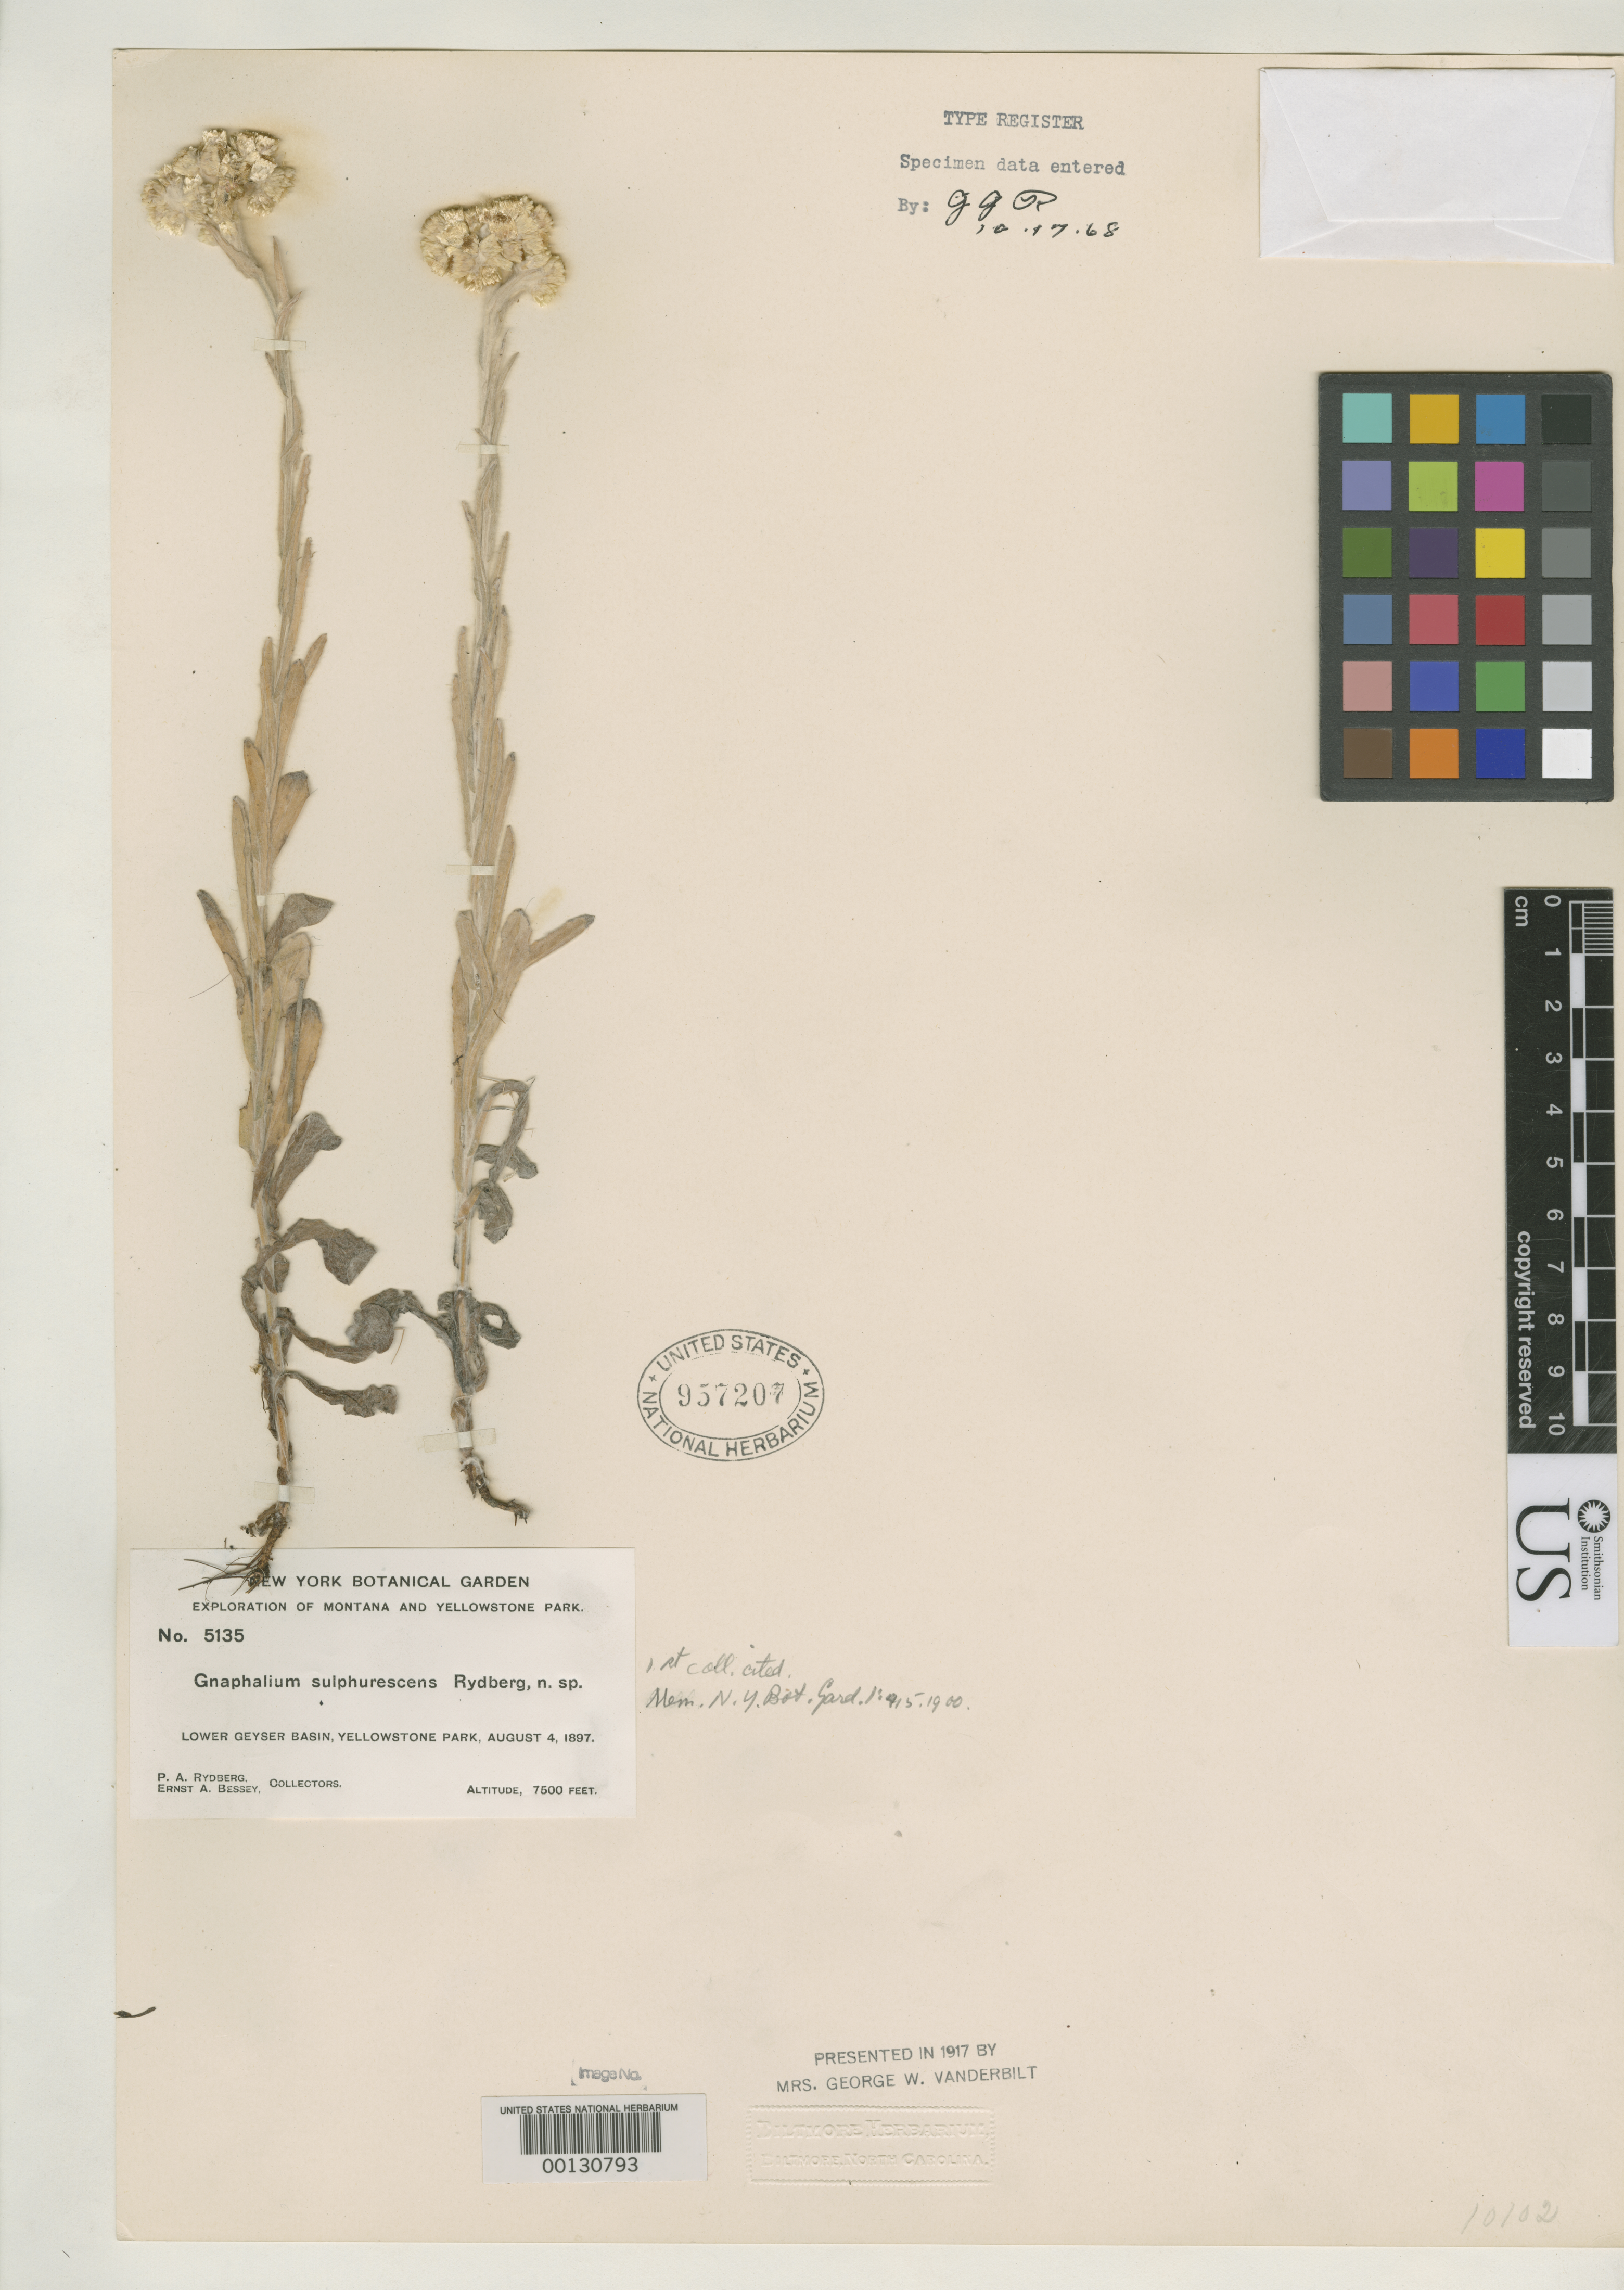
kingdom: Plantae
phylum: Tracheophyta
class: Magnoliopsida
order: Asterales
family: Asteraceae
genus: Gnaphalium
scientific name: Gnaphalium sulphurescens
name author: Rydb.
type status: Syntype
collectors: P. A. Rydberg & E. Bessey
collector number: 5135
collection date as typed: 04 Aug 1897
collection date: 1897-08-04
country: United States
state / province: Montana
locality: Yellowstone Park, Lower Geyser Basin.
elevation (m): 2286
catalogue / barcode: US 957207